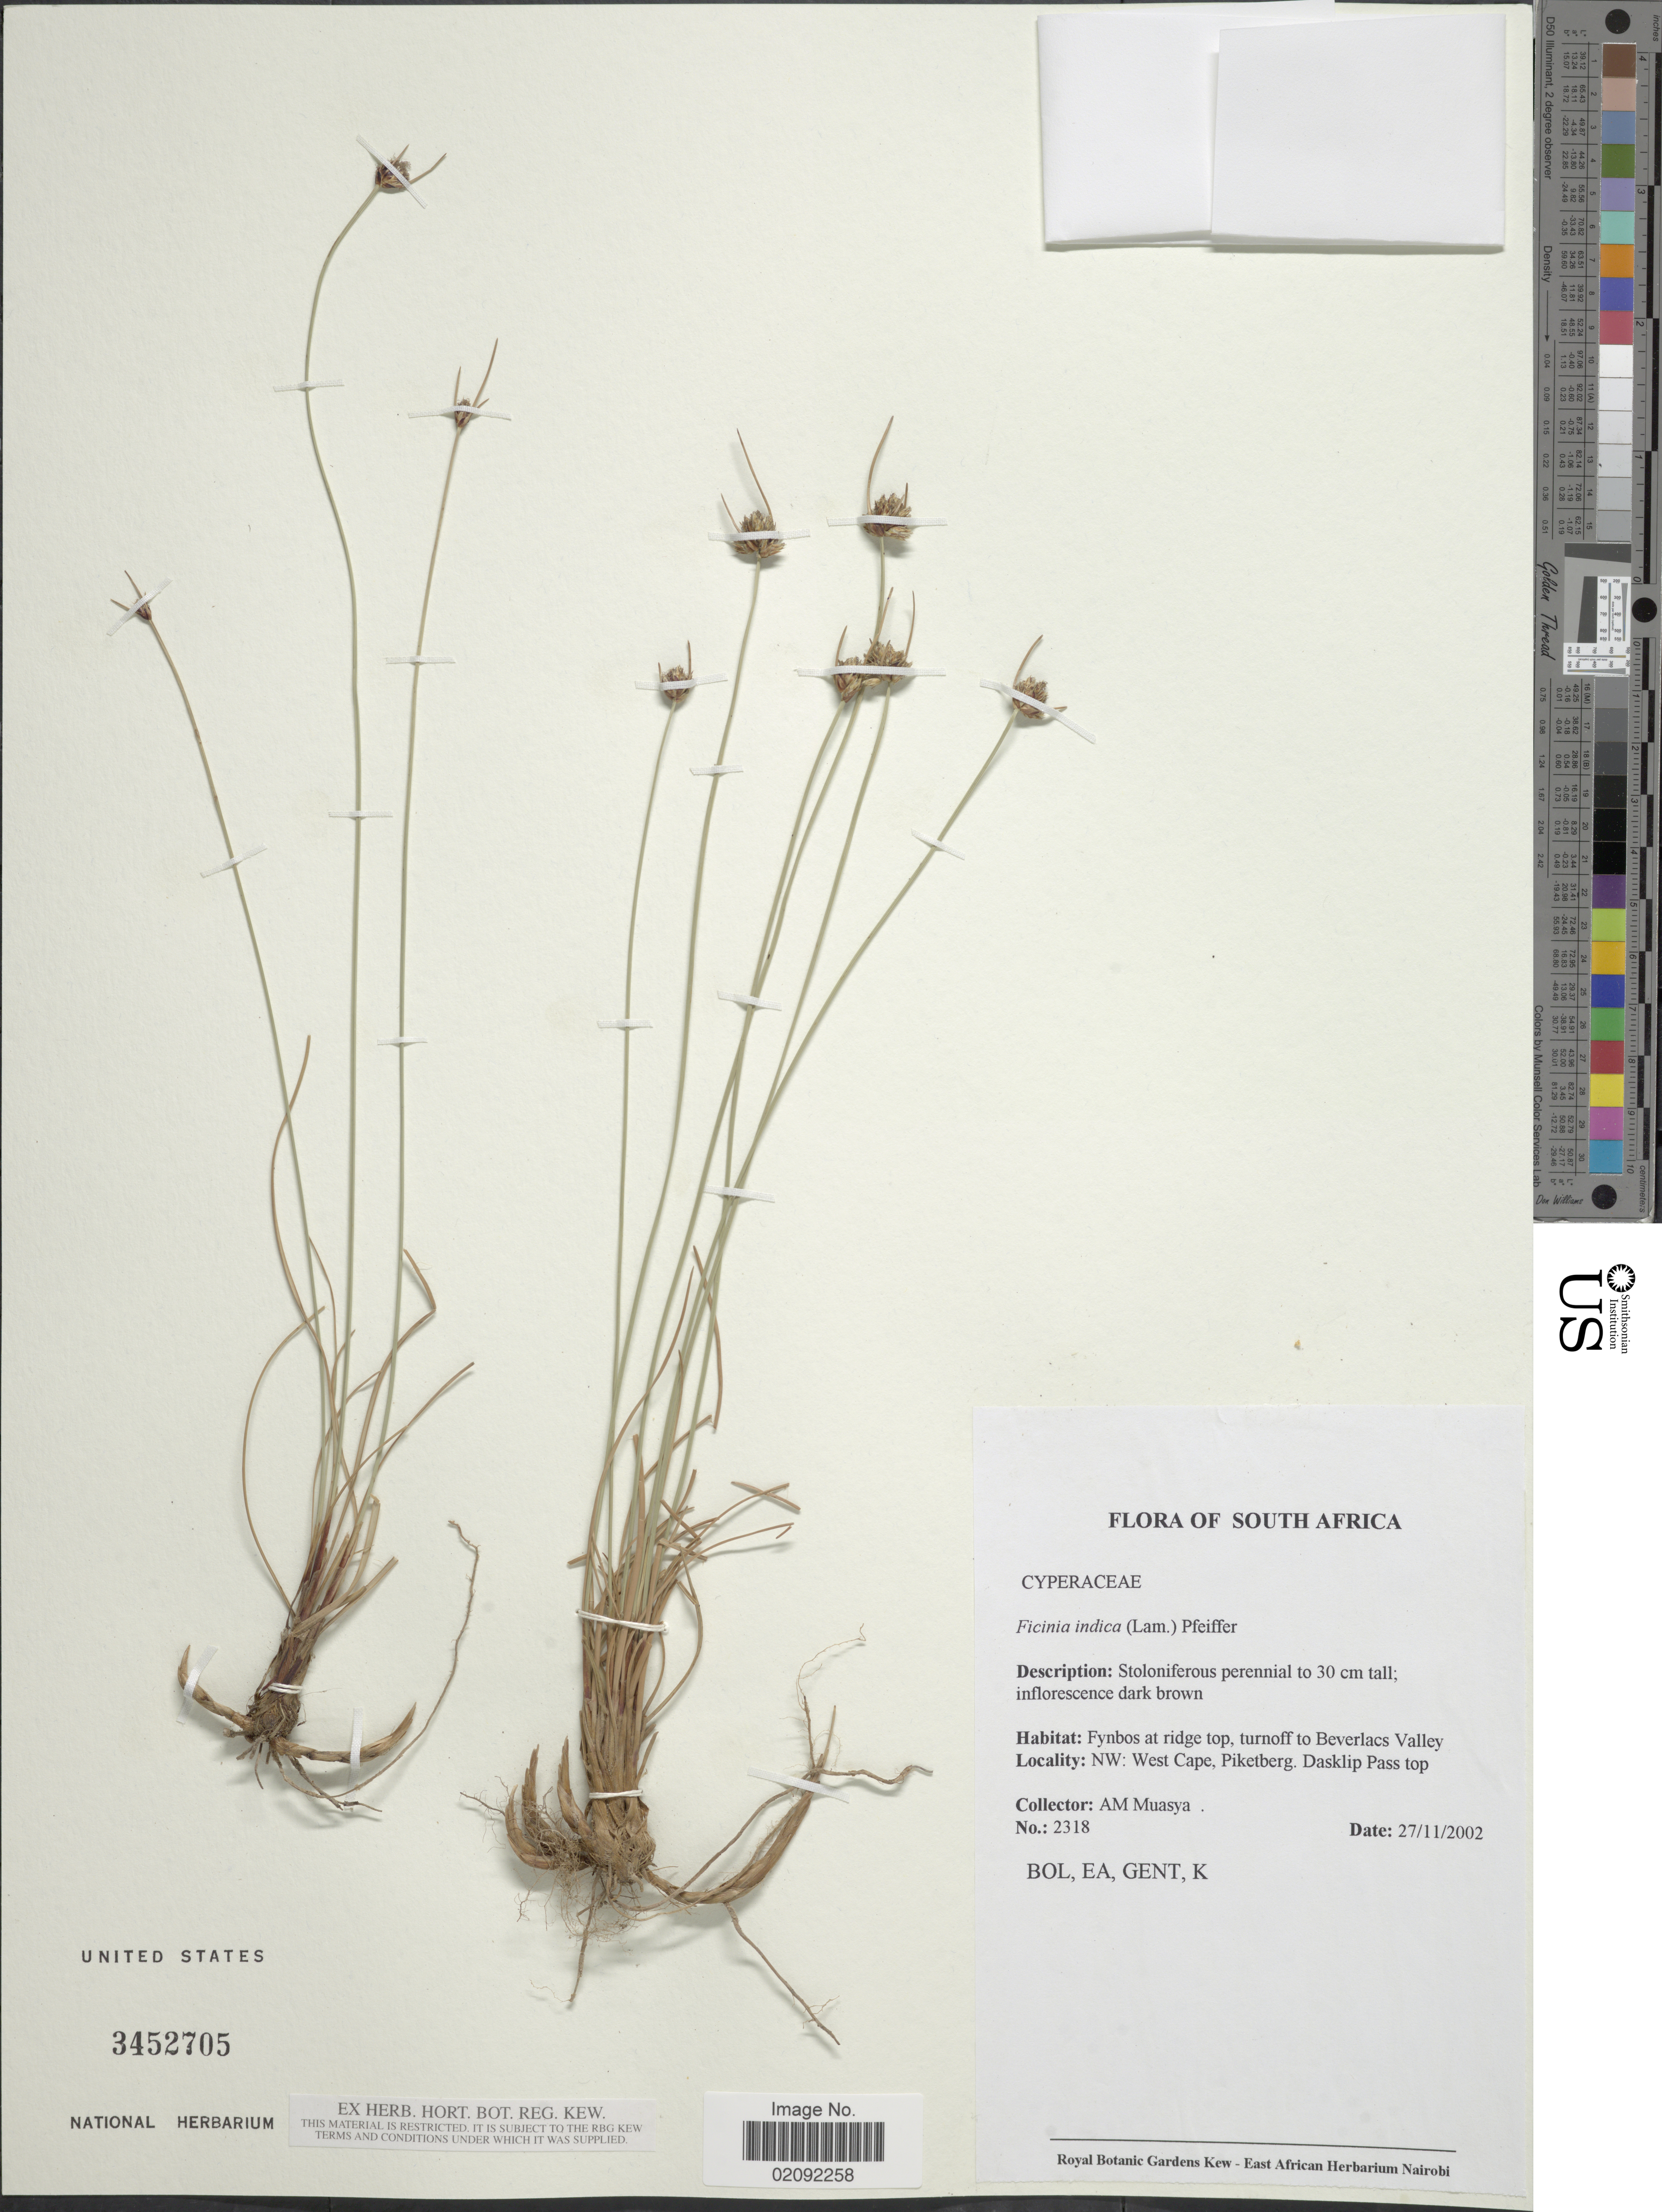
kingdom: Plantae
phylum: Tracheophyta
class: Liliopsida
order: Poales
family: Cyperaceae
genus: Ficinia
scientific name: Ficinia indica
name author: (Lam.) H. Pfeiff.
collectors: A. Muasya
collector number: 2318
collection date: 2002-11-27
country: South Africa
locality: Fynbos at ridge top, turnoff to Beverlacs Valley, NW: West Cape, Piketberg. Dasklip Pass Top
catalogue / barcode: US 3452705